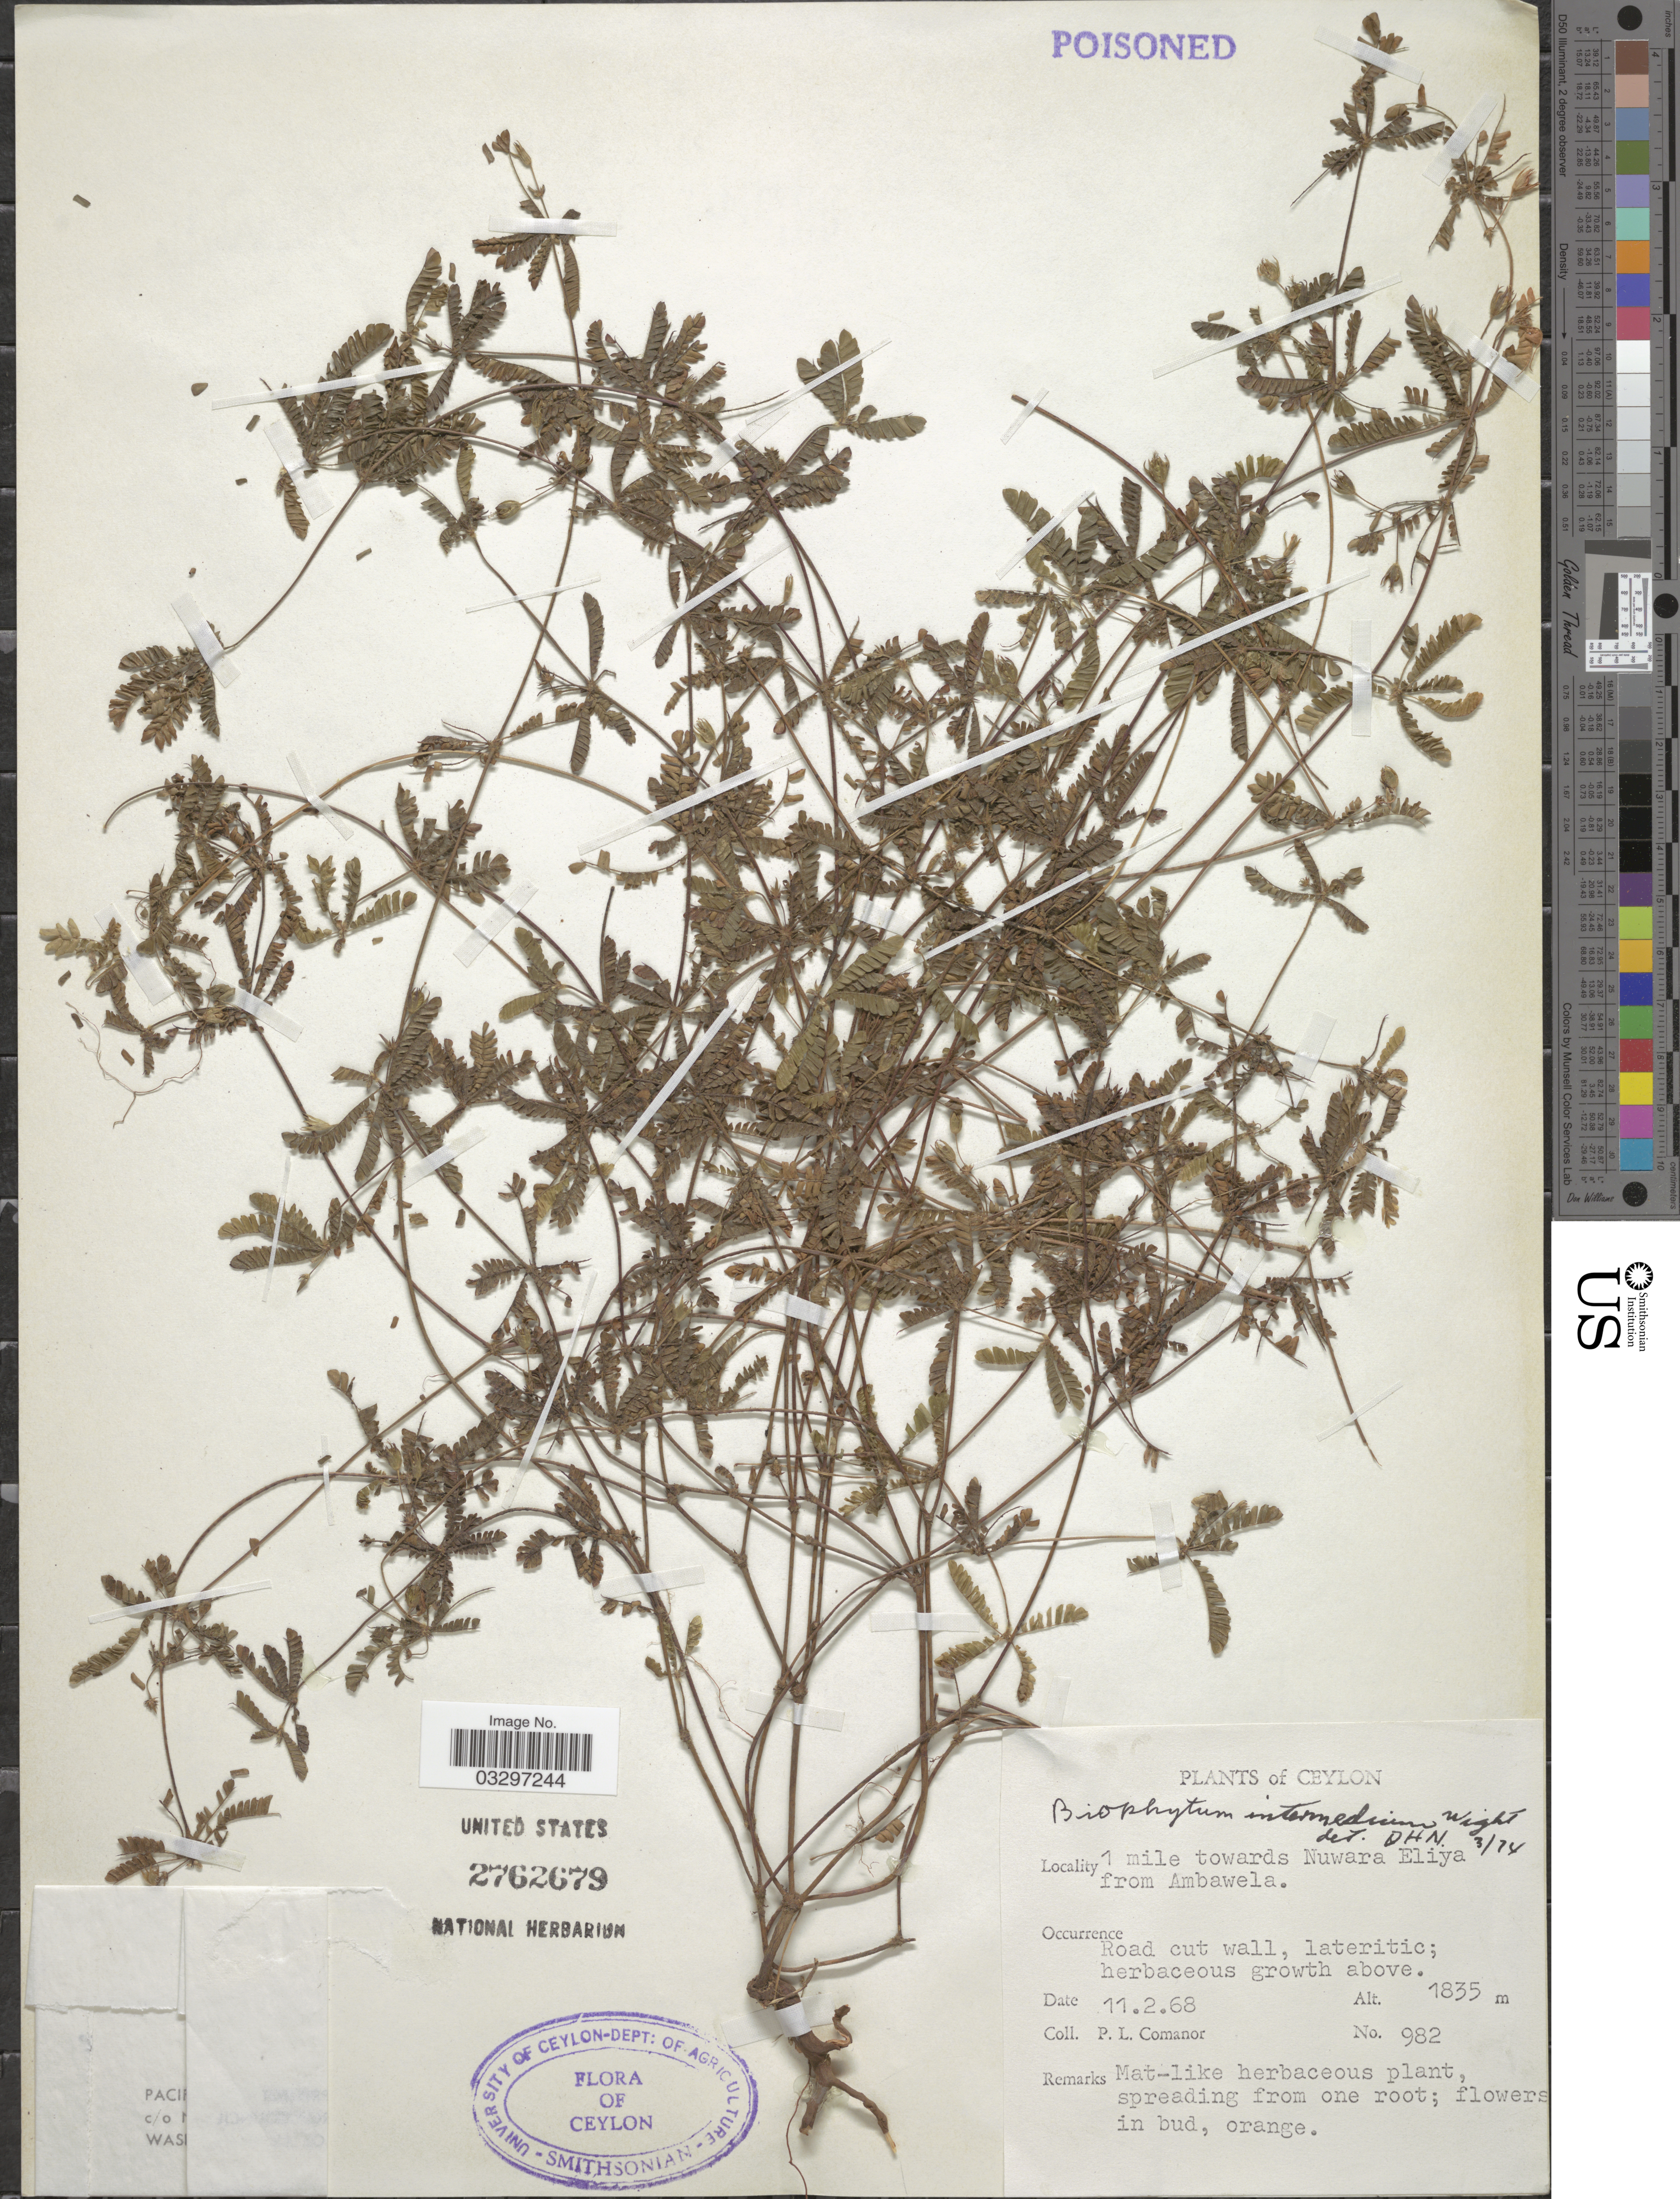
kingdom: Plantae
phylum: Tracheophyta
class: Magnoliopsida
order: Oxalidales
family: Oxalidaceae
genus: Biophytum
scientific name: Biophytum intermedium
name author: Wight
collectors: P. Comanor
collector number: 982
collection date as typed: Transcribed d/m/y: 11/2/68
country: Sri Lanka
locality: Ceylon. 1 mile towards Nuwara Eliya from Ambawela. Road cut wall, lateritic.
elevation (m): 1835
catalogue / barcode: US 2762679